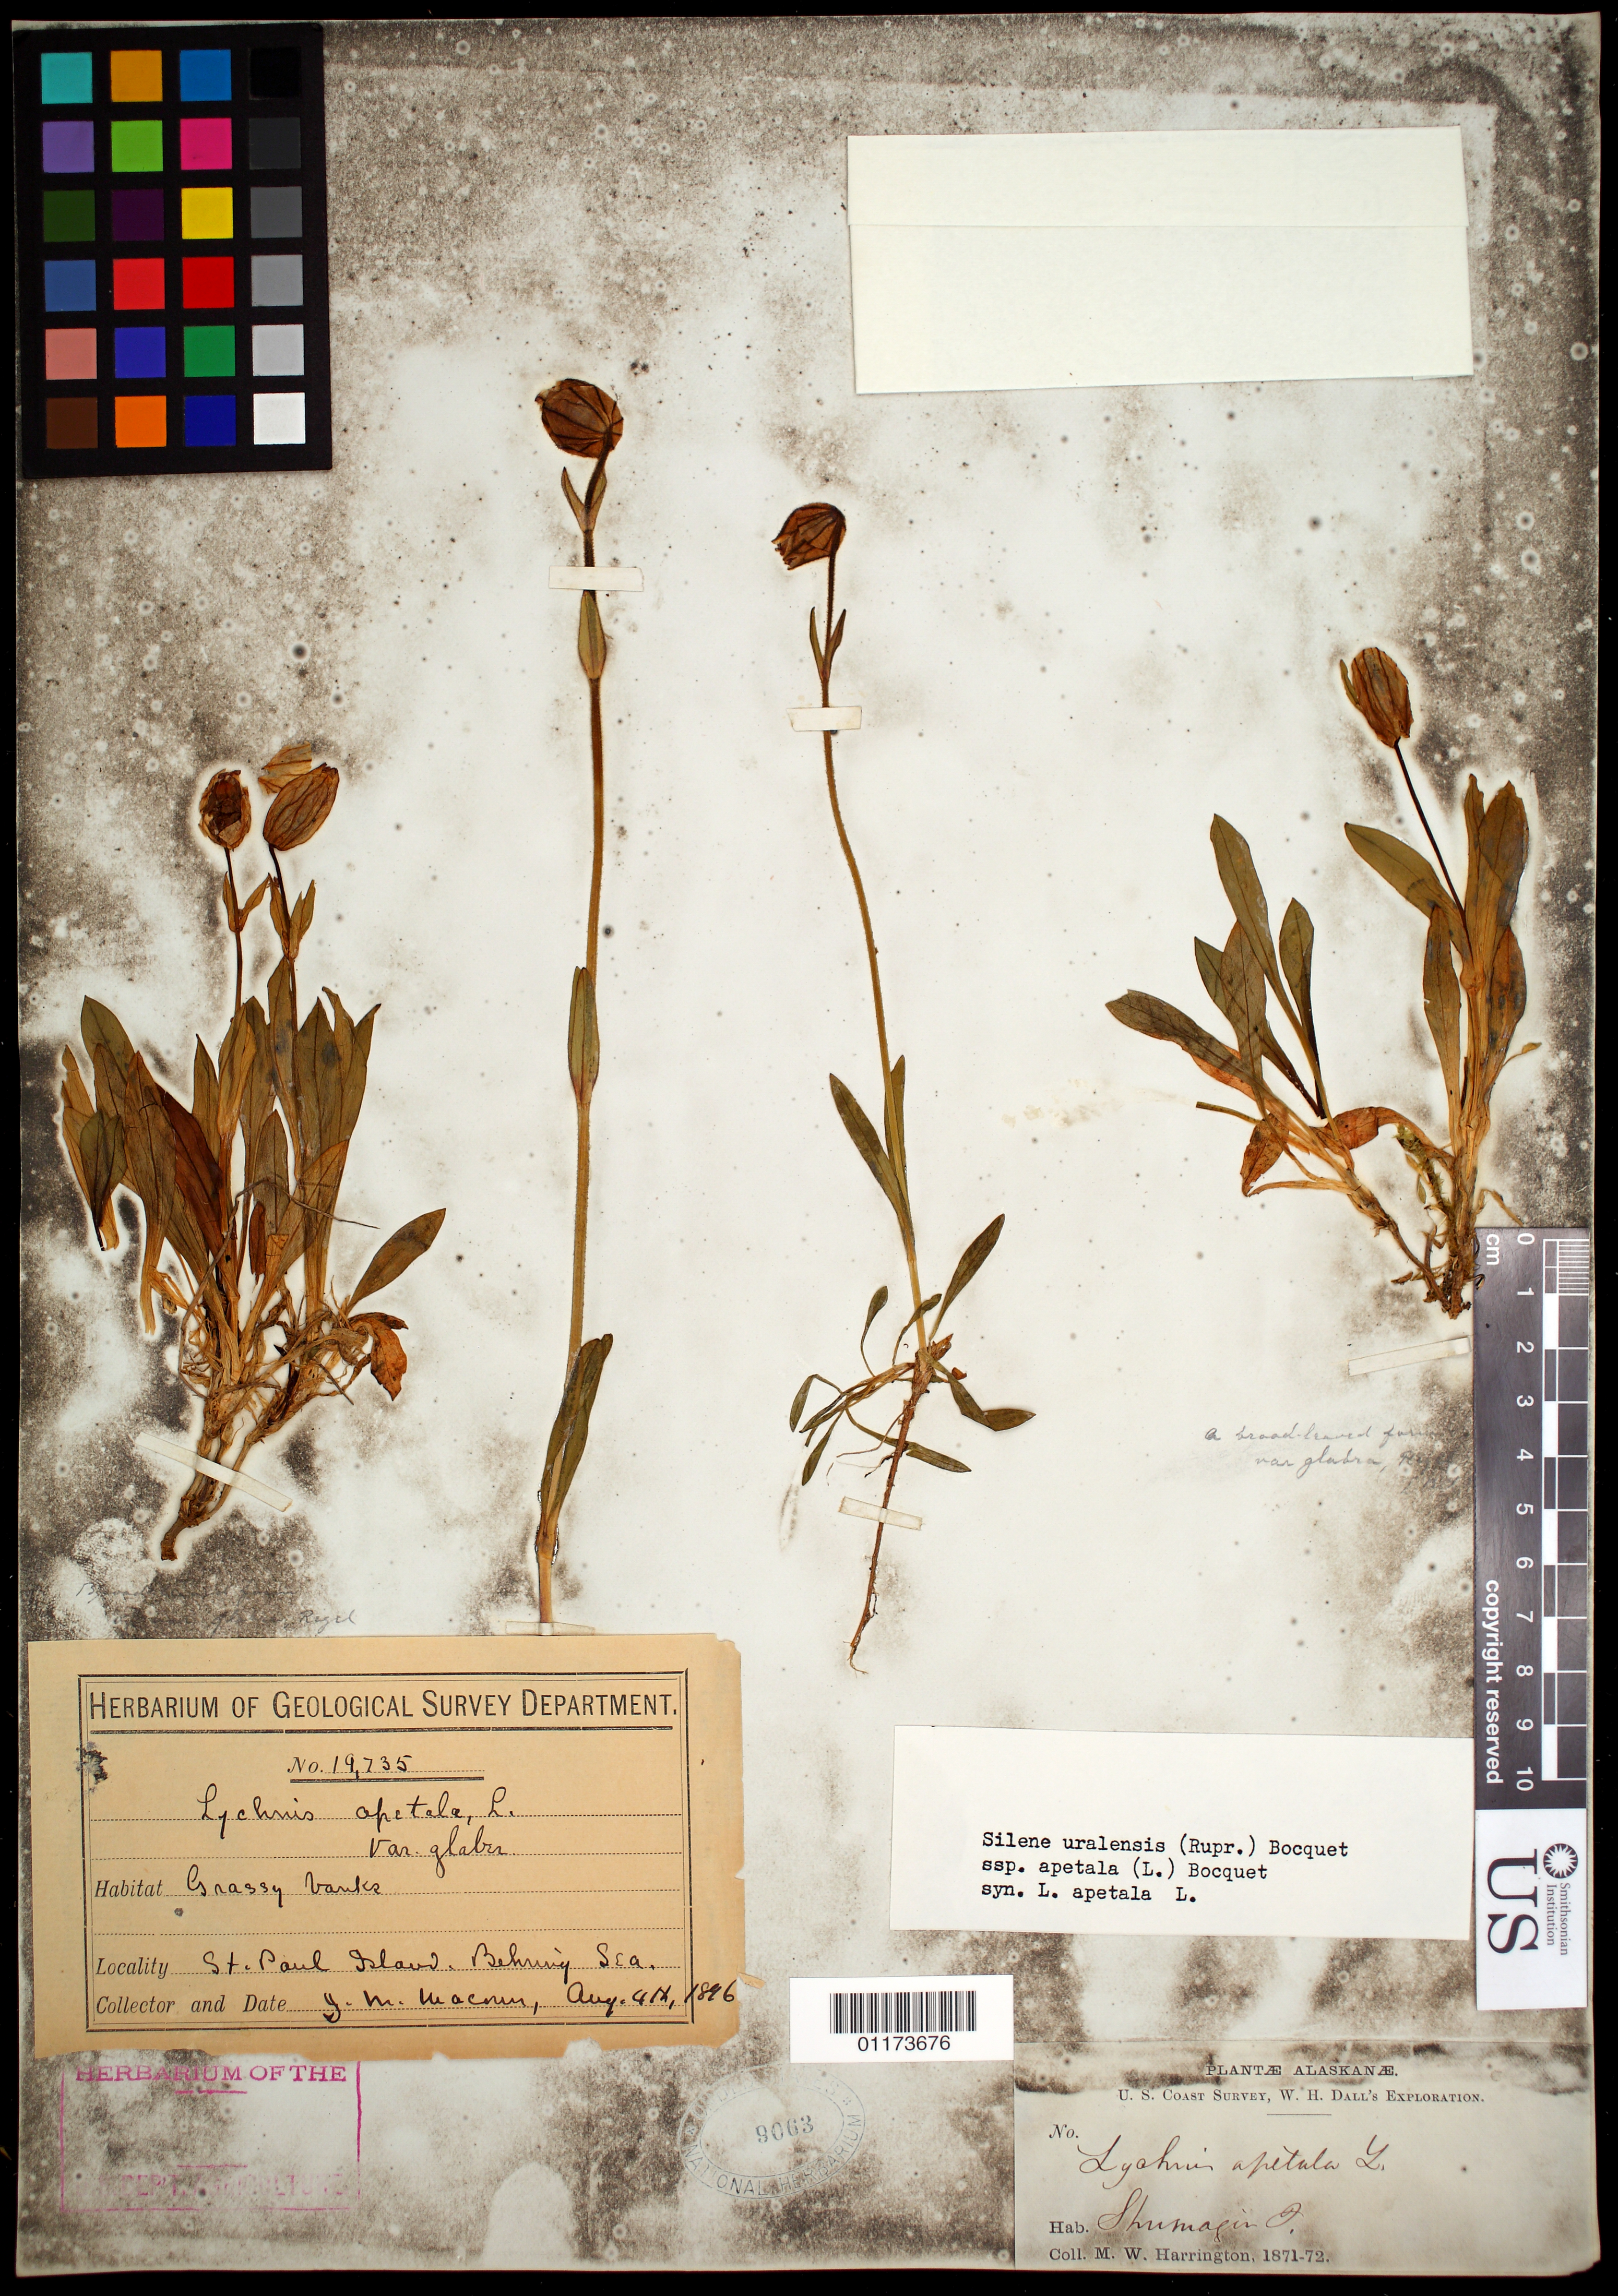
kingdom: Plantae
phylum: Tracheophyta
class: Magnoliopsida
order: Caryophyllales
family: Caryophyllaceae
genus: Silene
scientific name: Silene uralensis subsp. apetala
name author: (L.) Bocquet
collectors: M. W. Harrington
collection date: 1871/1872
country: United States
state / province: Alaska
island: Shumagin Islands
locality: Shumagin Islands.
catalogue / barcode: US 9063